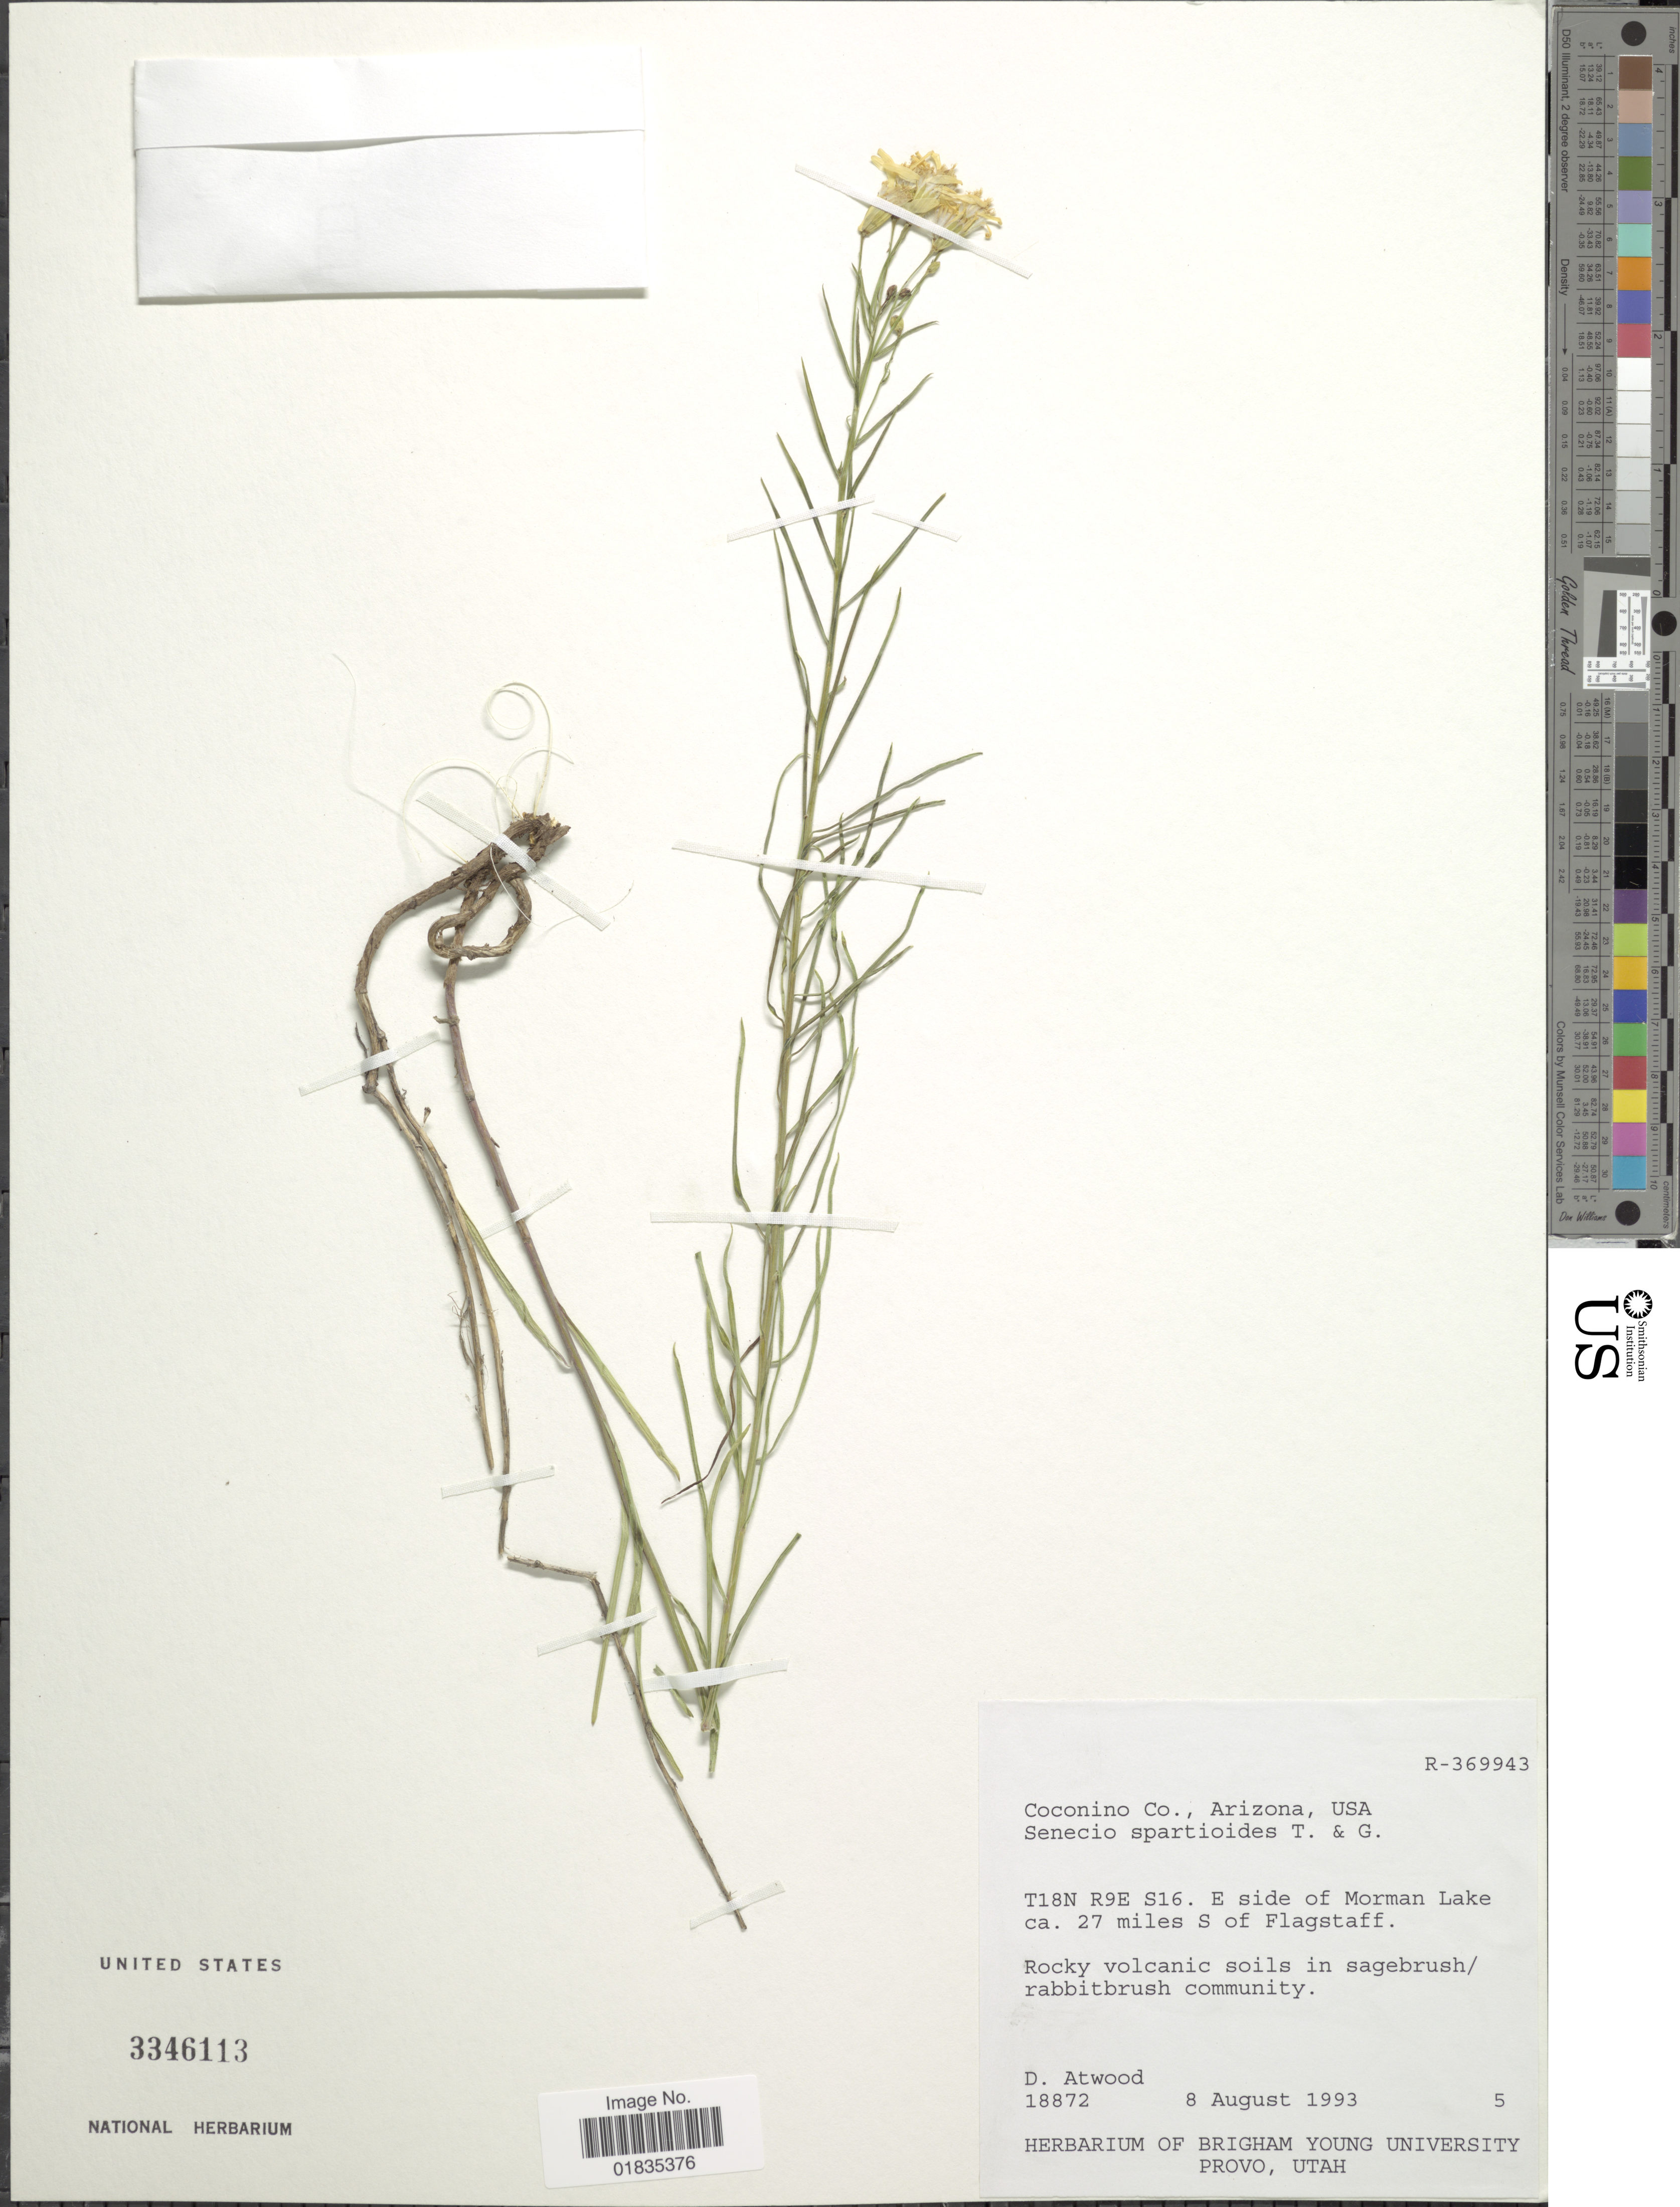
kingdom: Plantae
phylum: Tracheophyta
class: Magnoliopsida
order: Asterales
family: Asteraceae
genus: Senecio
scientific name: Senecio spartioides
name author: Torr. & A. Gray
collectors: D. Atwood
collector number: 18872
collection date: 1993-08-08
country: United States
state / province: Arizona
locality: Coconino Co., T18N R9E S16, E side of Morman Lake ca. 27 miles S of Flagstaff.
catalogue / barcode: US 3346113